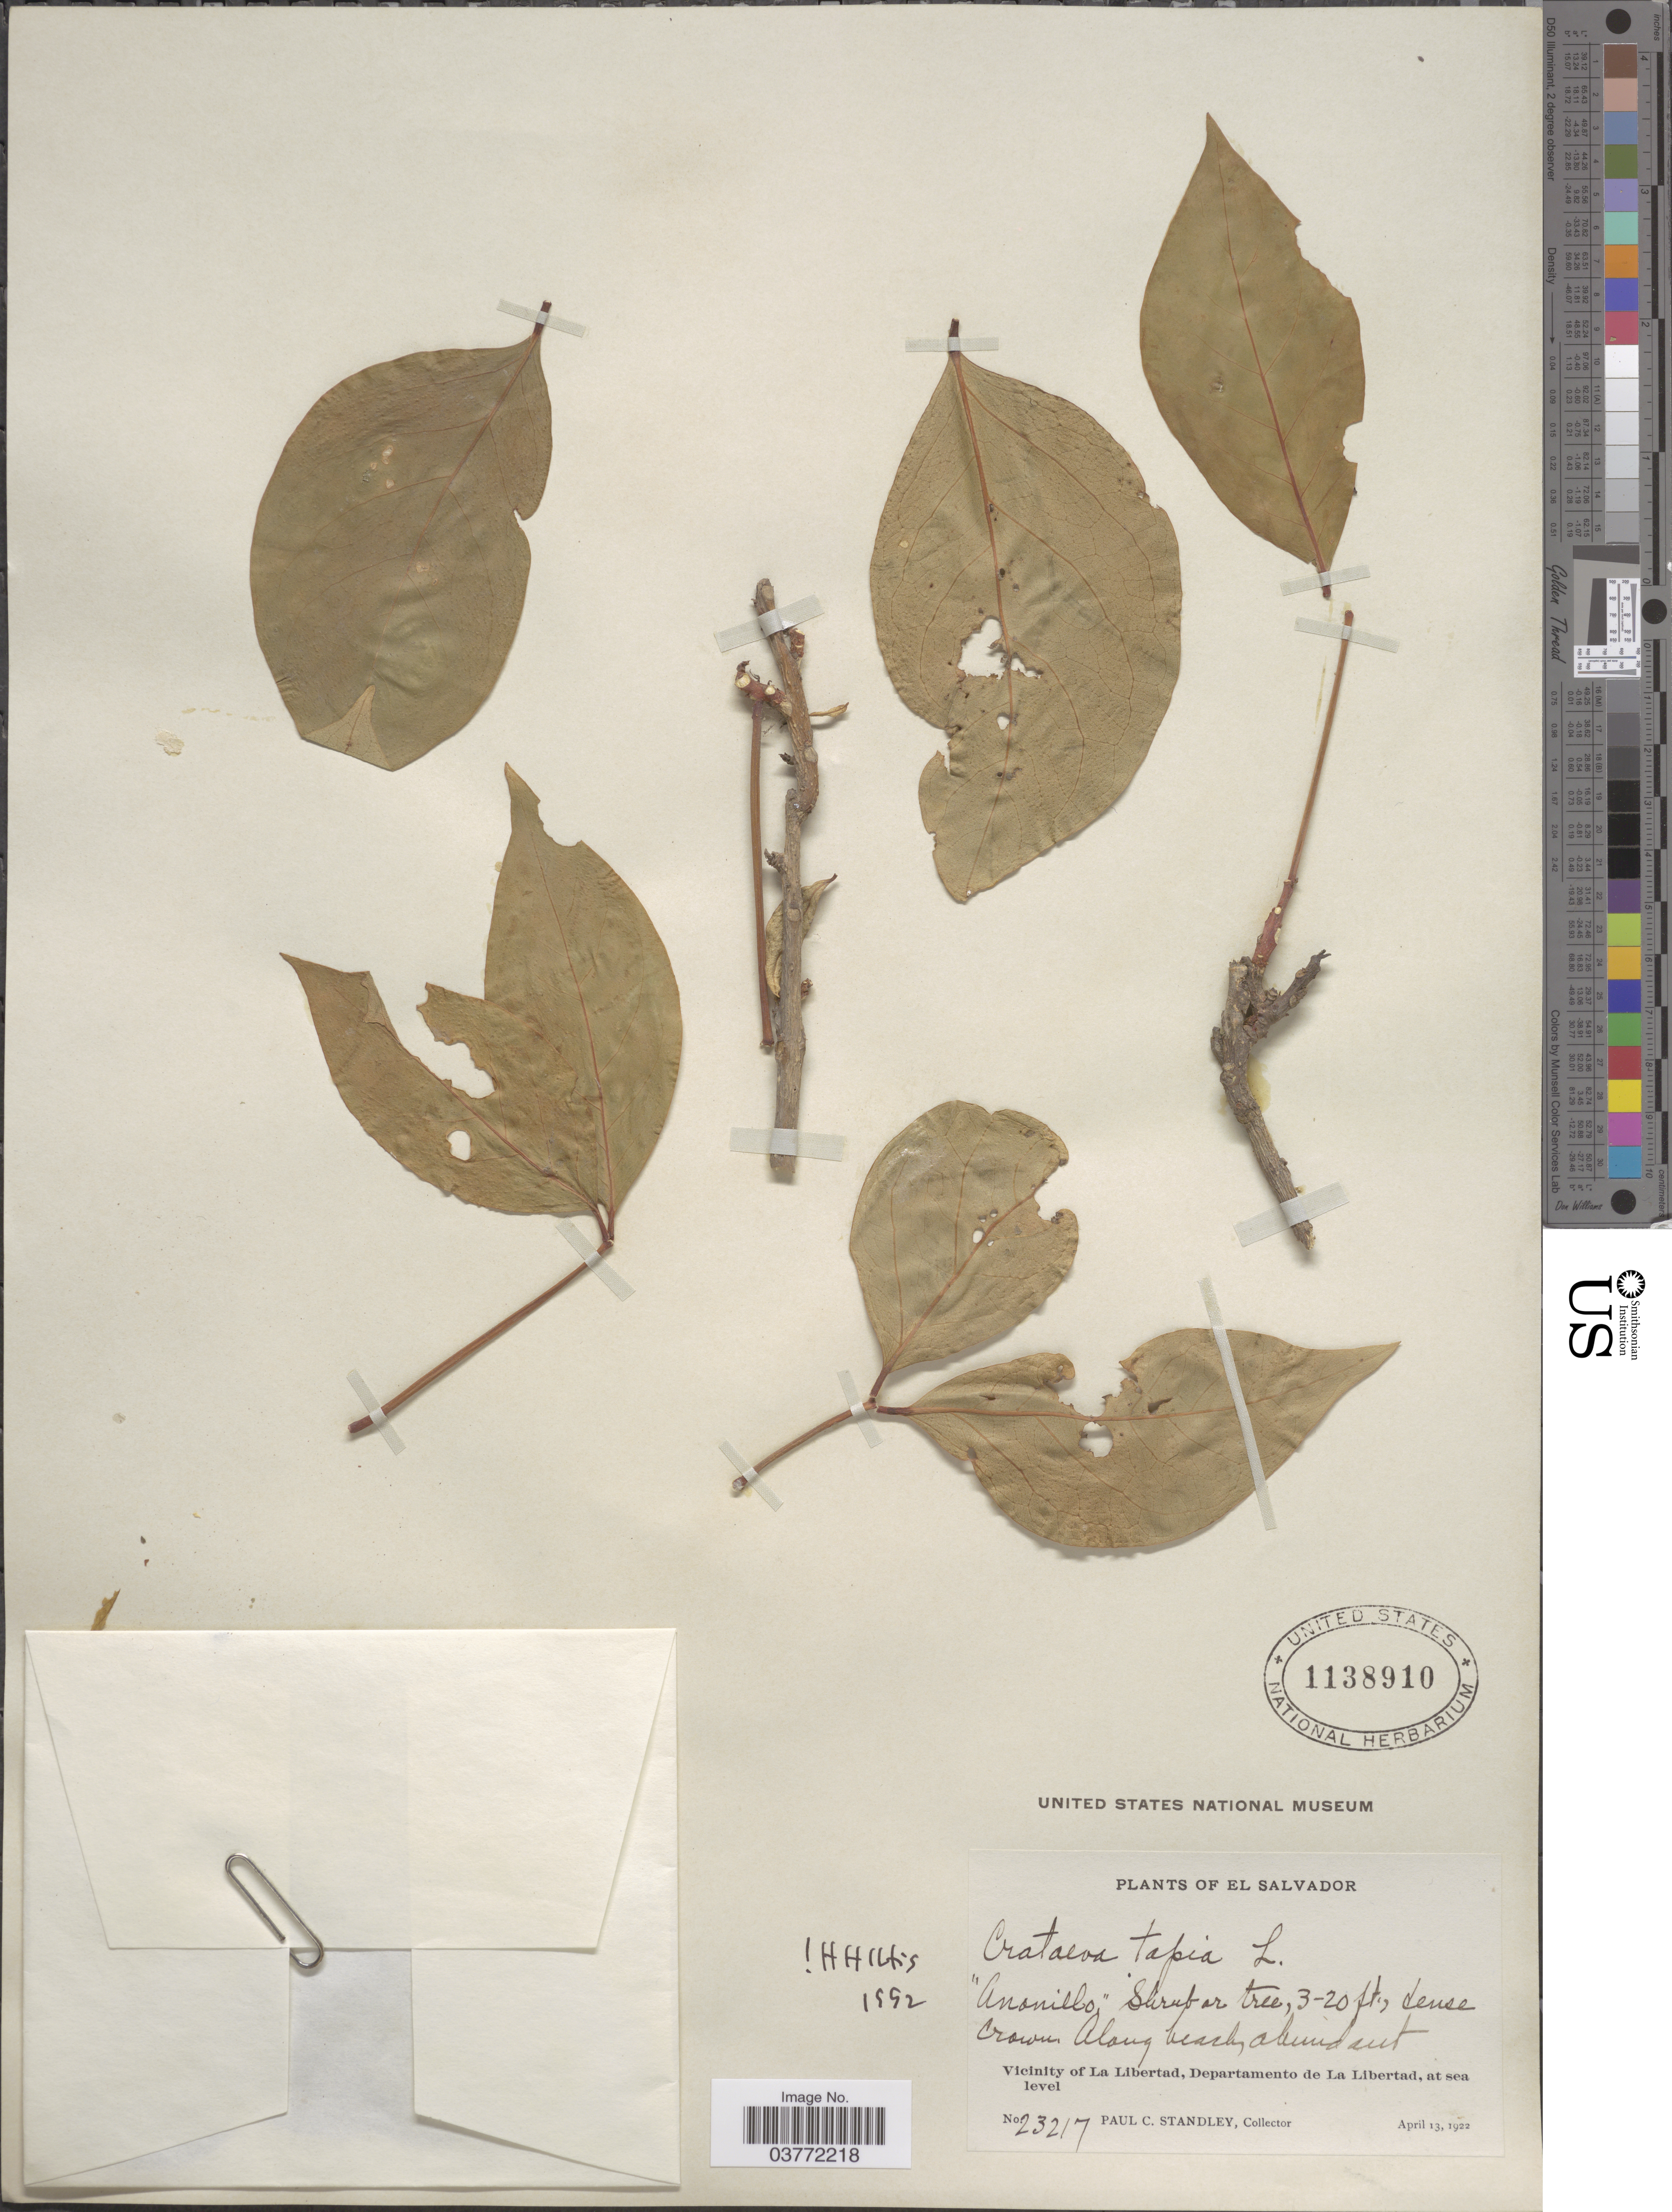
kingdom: Plantae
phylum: Tracheophyta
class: Magnoliopsida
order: Brassicales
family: Capparaceae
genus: Crateva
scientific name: Crateva tapia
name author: L.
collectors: P. C. Standley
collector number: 23217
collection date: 1922-04-13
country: El Salvador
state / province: La Libertad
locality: Vicinity of La La Libertad, Departamento de La Libertad.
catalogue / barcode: US 1138910